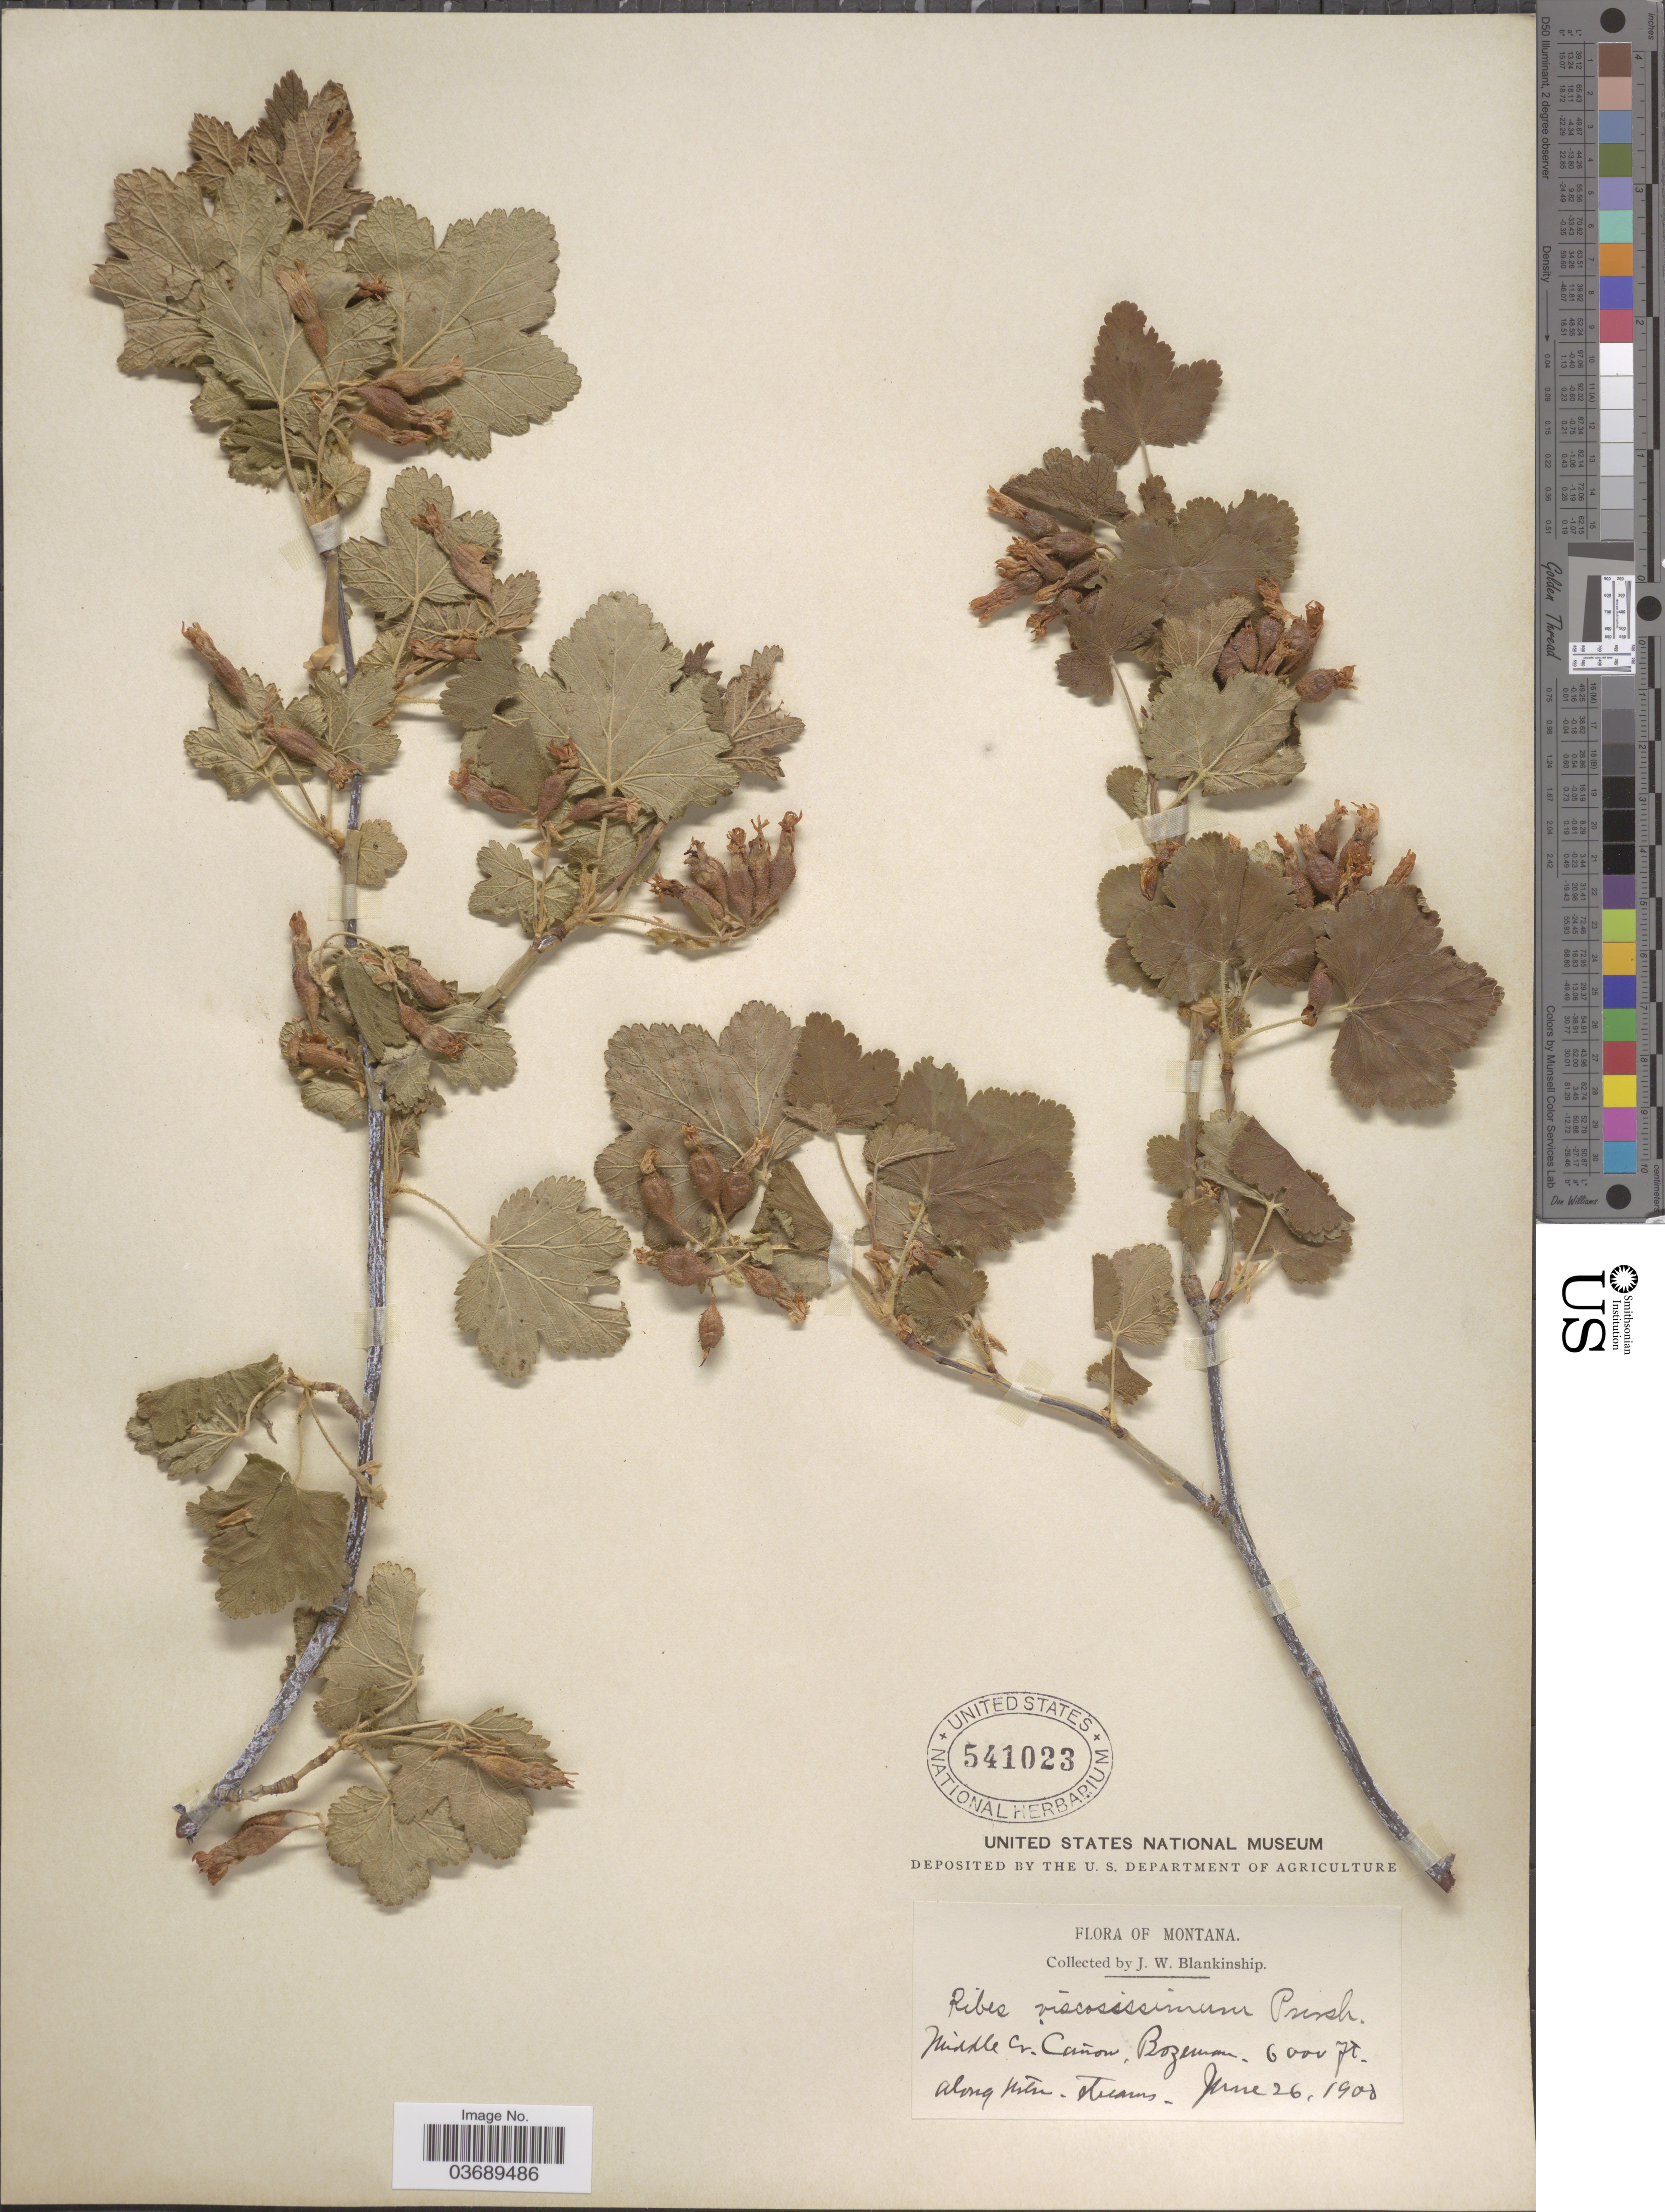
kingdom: Plantae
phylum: Tracheophyta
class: Magnoliopsida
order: Saxifragales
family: Grossulariaceae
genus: Ribes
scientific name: Ribes viscosissimum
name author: Pursh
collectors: J. W. Blankinship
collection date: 1900-06-26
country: United States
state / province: Montana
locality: Middle Cr. Cañon, Bozeman. Along mtn. streams.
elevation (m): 1829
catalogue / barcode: US 541023